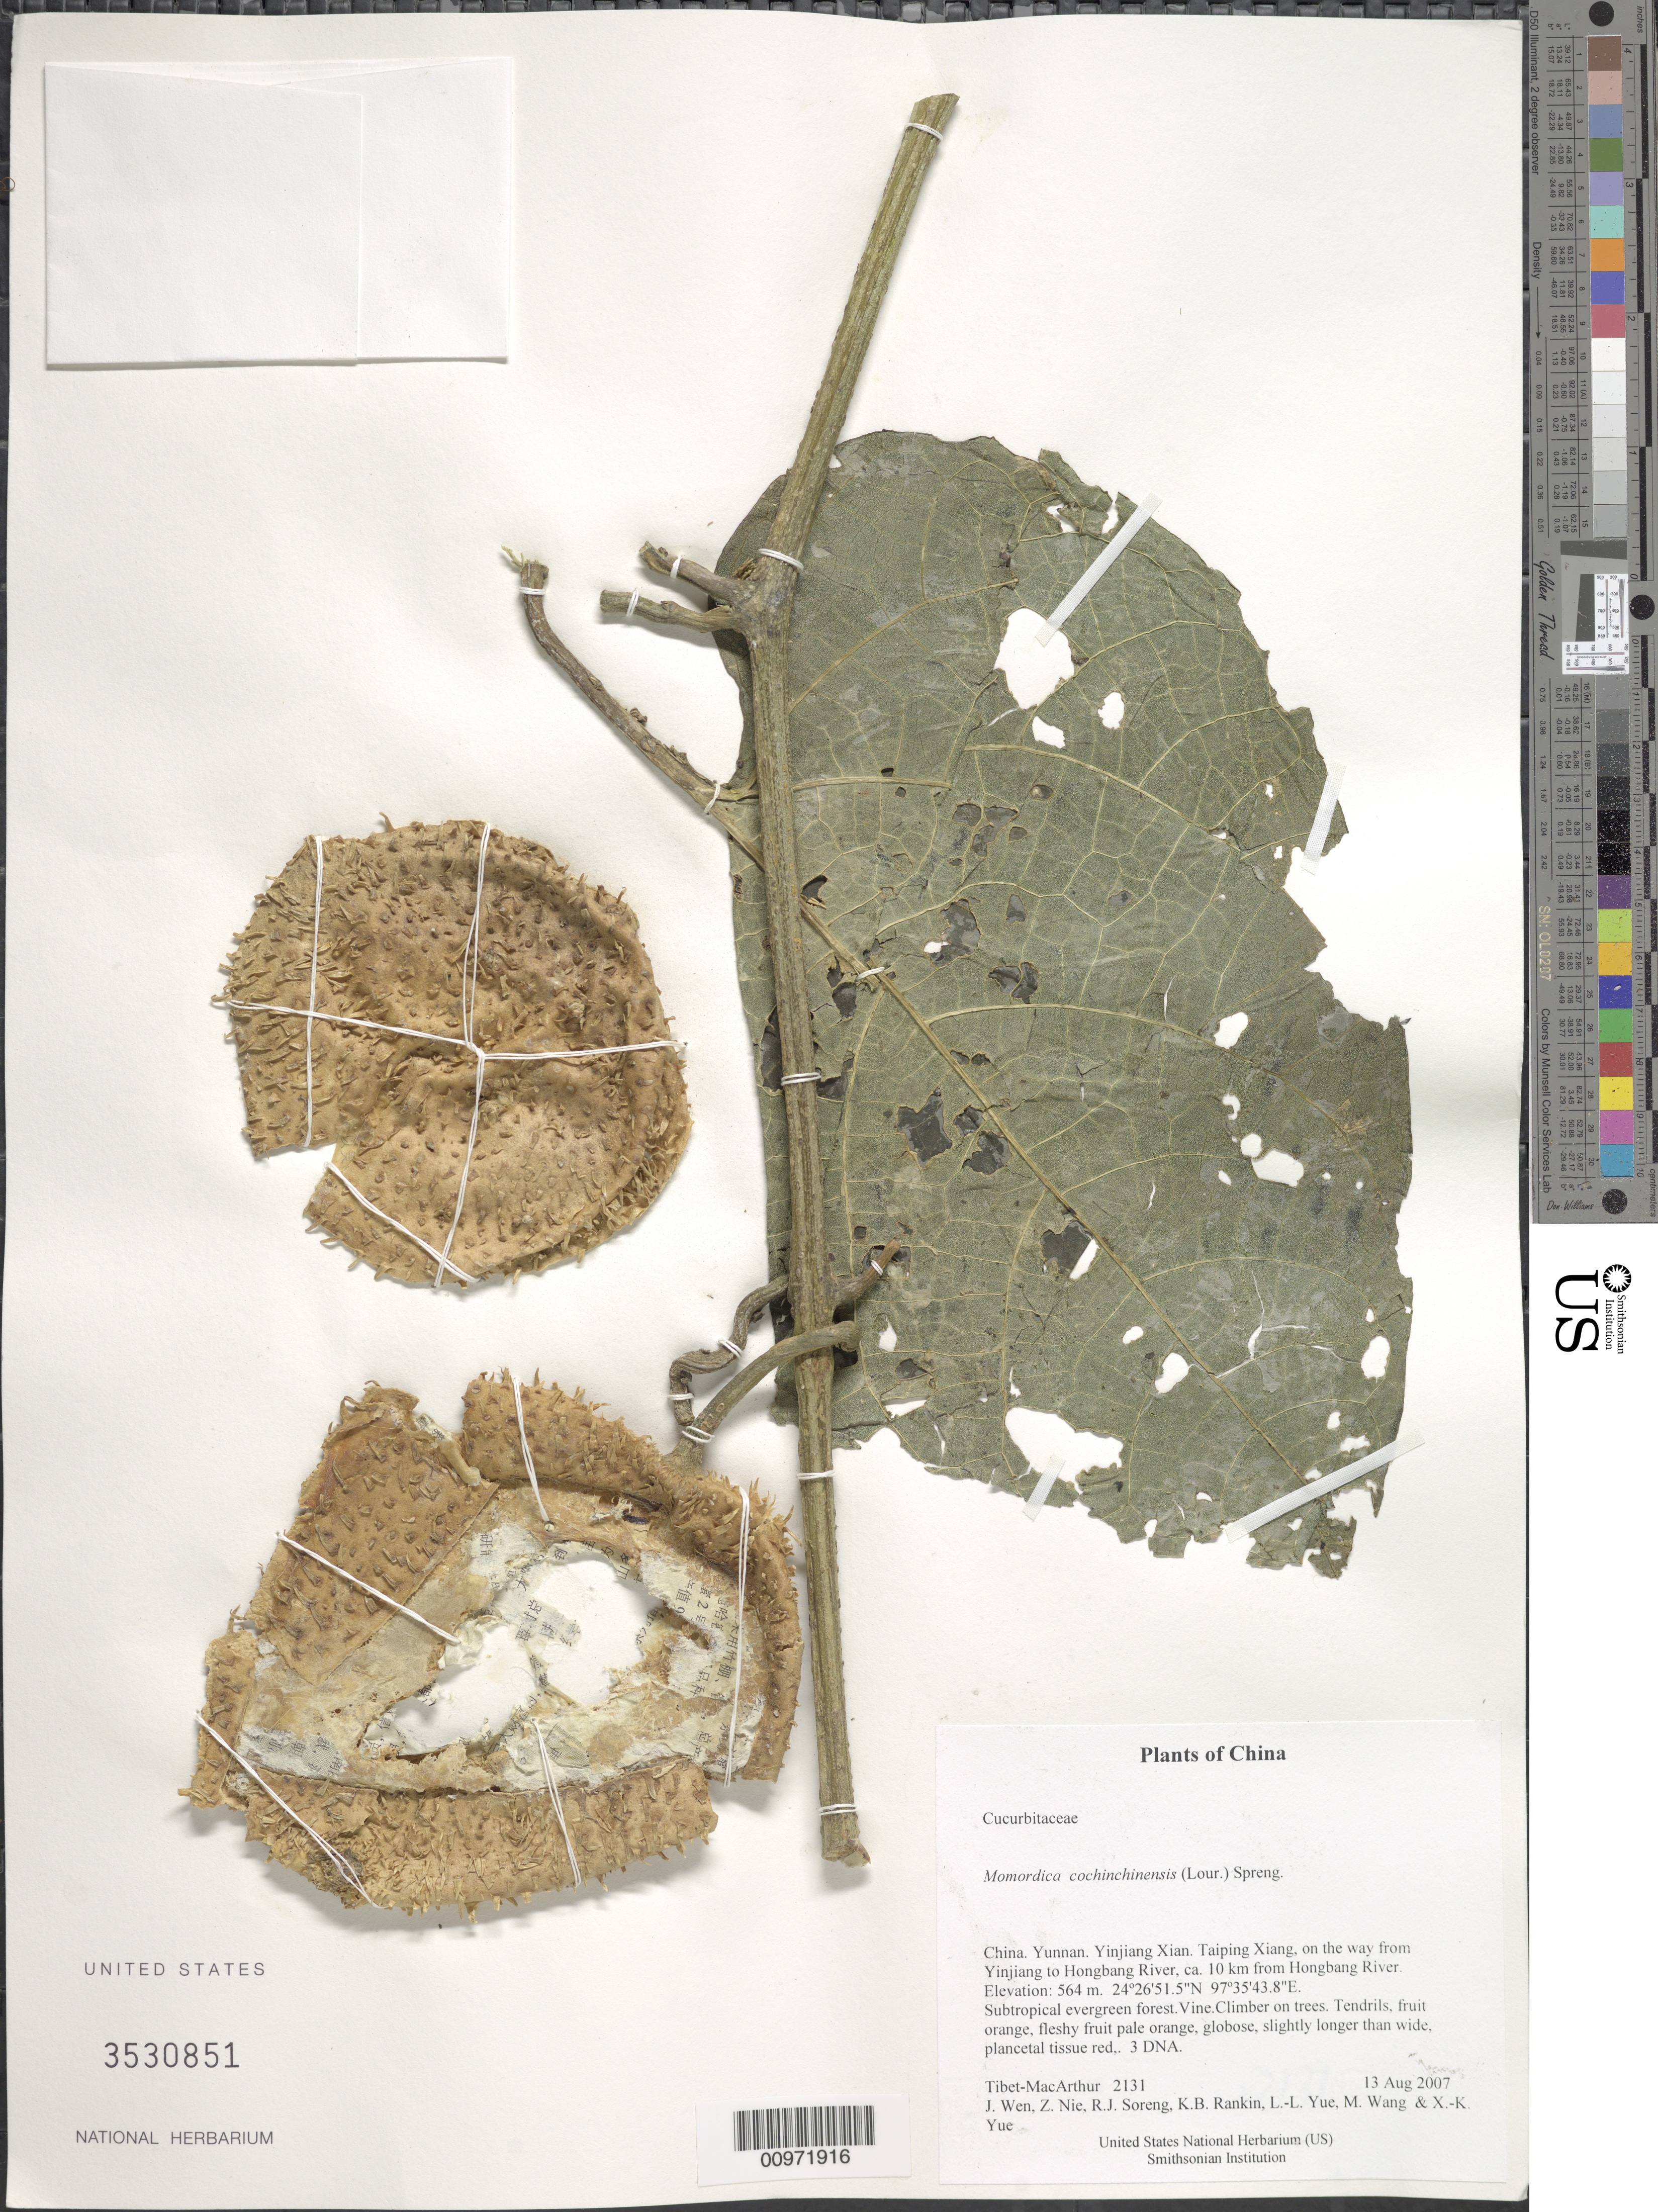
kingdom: Plantae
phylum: Tracheophyta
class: Magnoliopsida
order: Cucurbitales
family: Cucurbitaceae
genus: Momordica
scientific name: Momordica cochinchinensis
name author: (Lour.) Spreng.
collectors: Tibet-MacArthur, J. Wen, Z. Nie, R. J. Soreng, K. Rankin, L. Yue, M. Wang & X. Yue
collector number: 2131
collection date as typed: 13 Aug 2007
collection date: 2007-08-13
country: China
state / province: Yunnan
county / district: Yinjiang Xian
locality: Taiping Xiang, on the way from Yinjiang to Hongbang River, ca. 10 km from Hongbang River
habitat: Subtropical evergreen forest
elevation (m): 564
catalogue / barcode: US 3530851